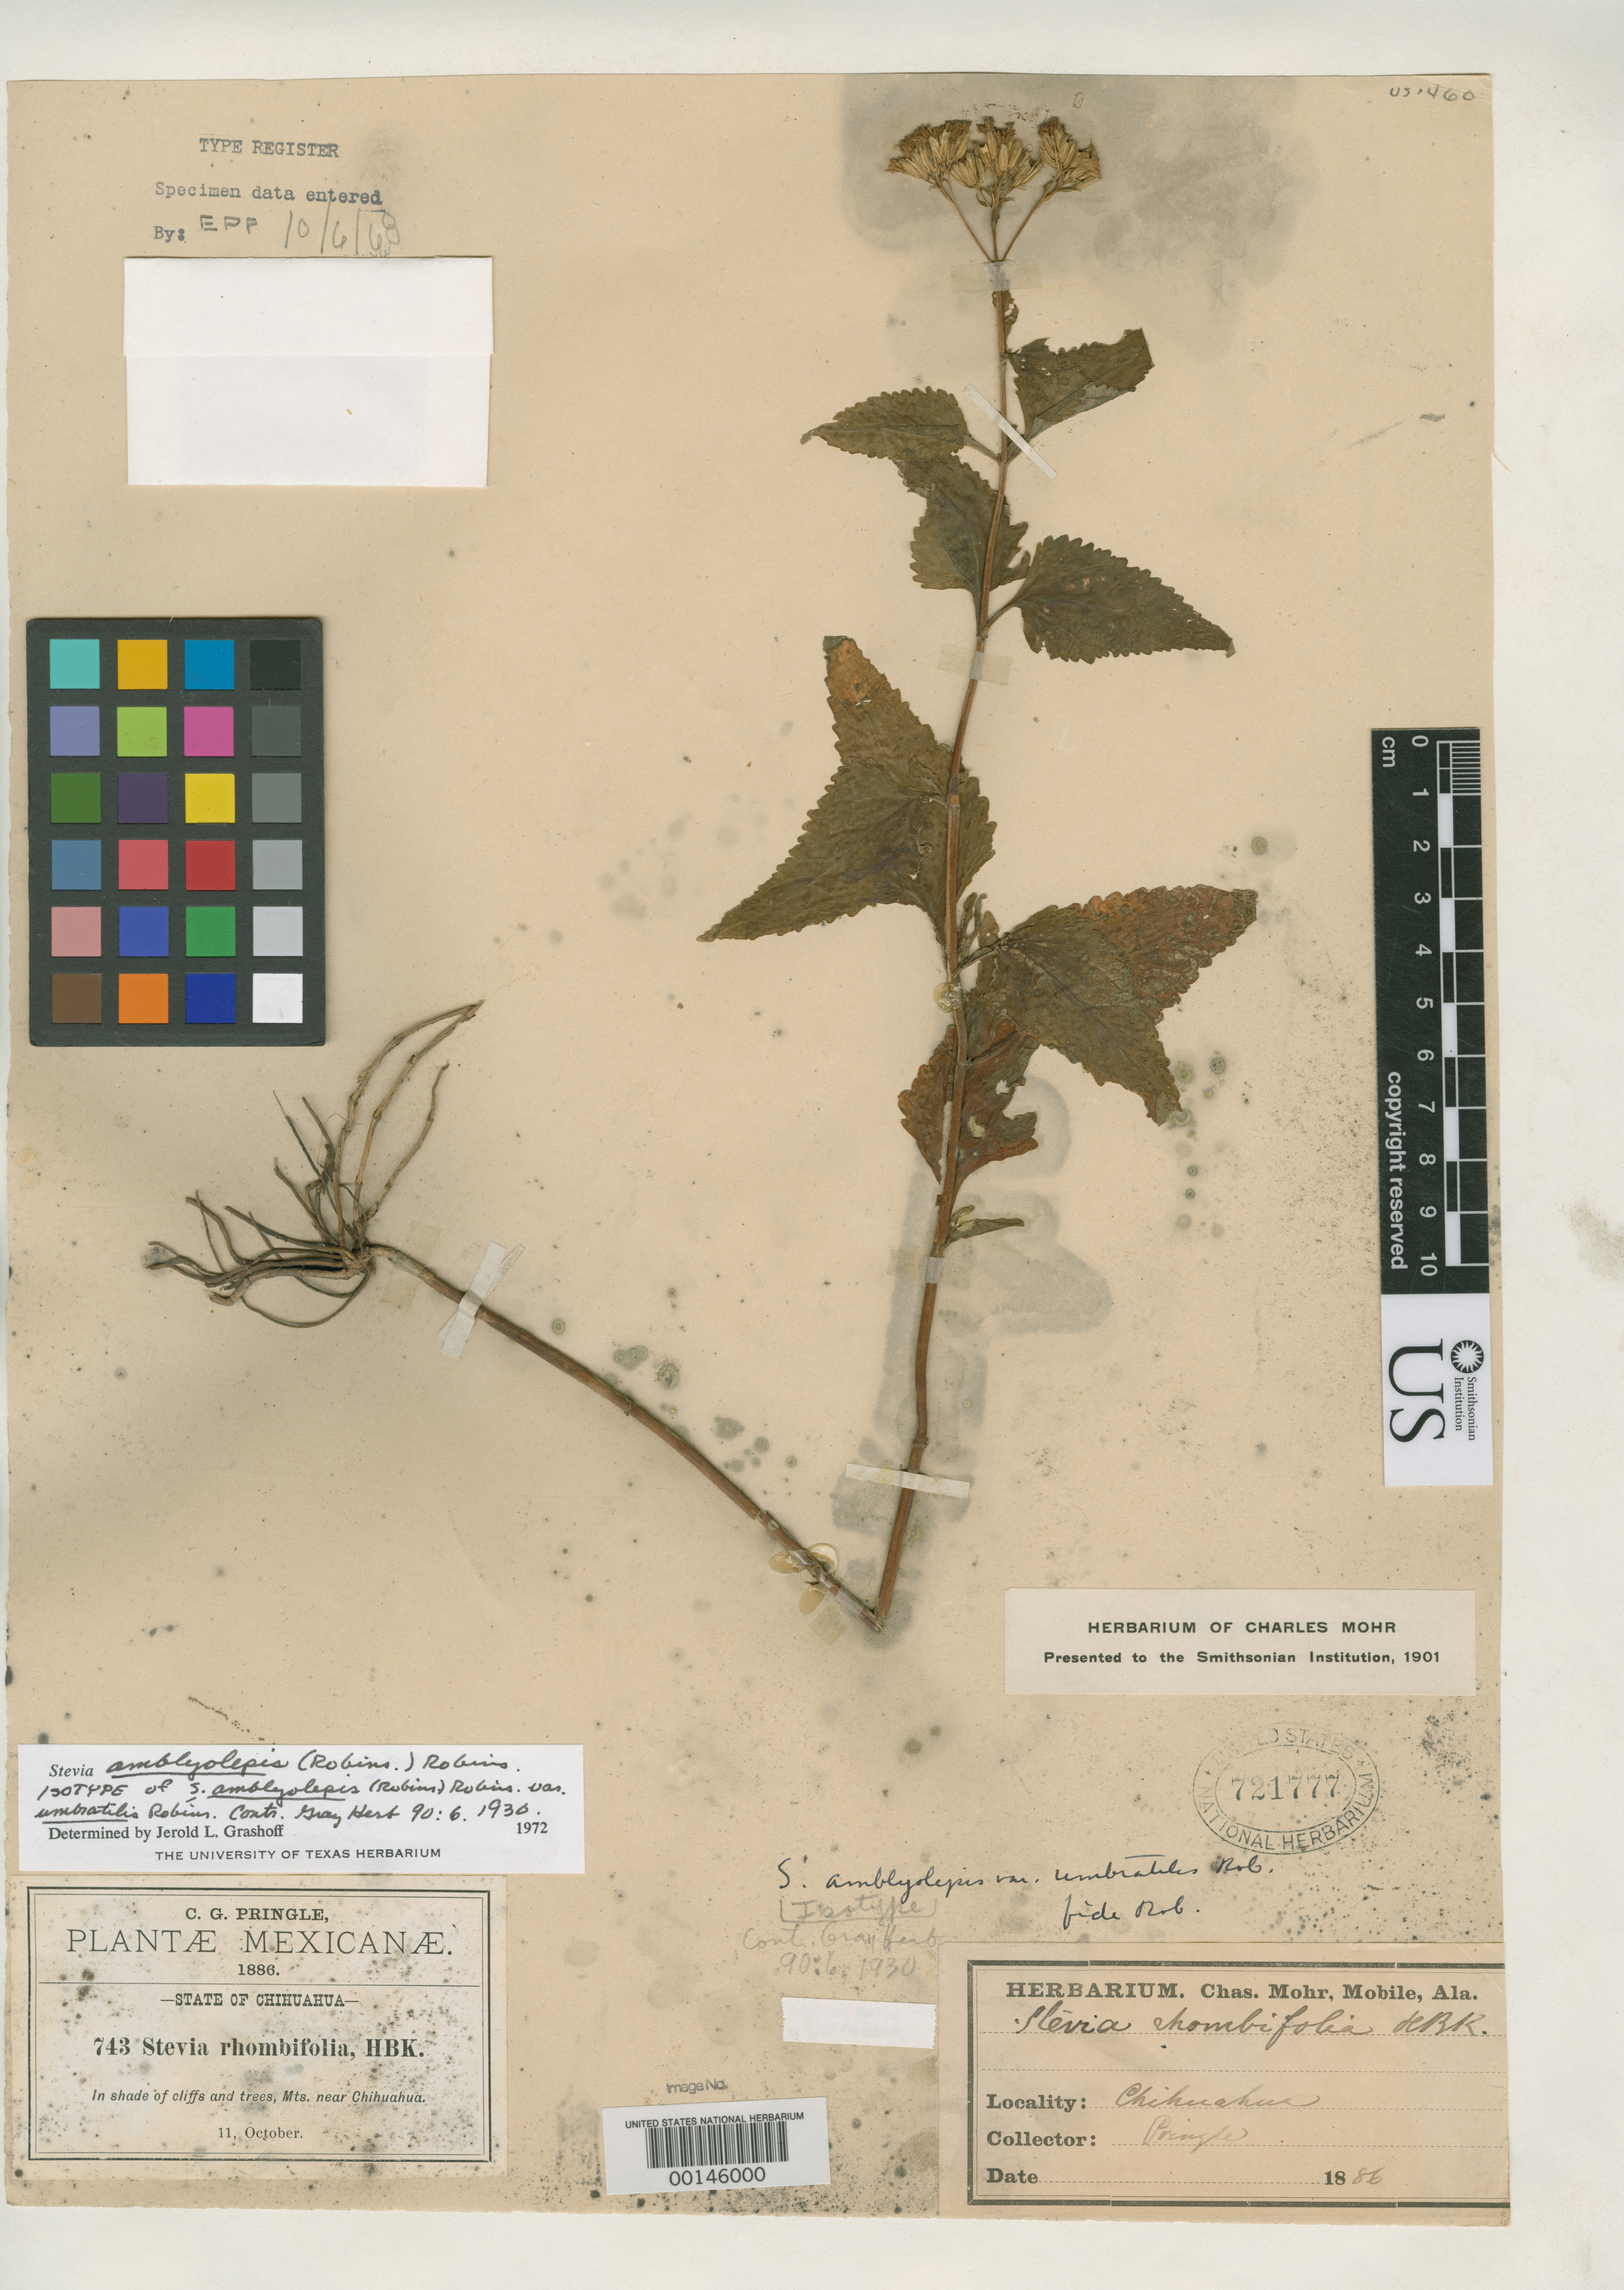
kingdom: Plantae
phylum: Tracheophyta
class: Magnoliopsida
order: Asterales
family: Asteraceae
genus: Stevia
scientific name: Stevia amblyolepis var. umbratilis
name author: B.L. Rob.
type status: Isotype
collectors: C. G. Pringle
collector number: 743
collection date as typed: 11 Oct 1866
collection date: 1866-10-11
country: Mexico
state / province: Chihuahua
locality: Chihuahua.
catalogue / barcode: US 721777